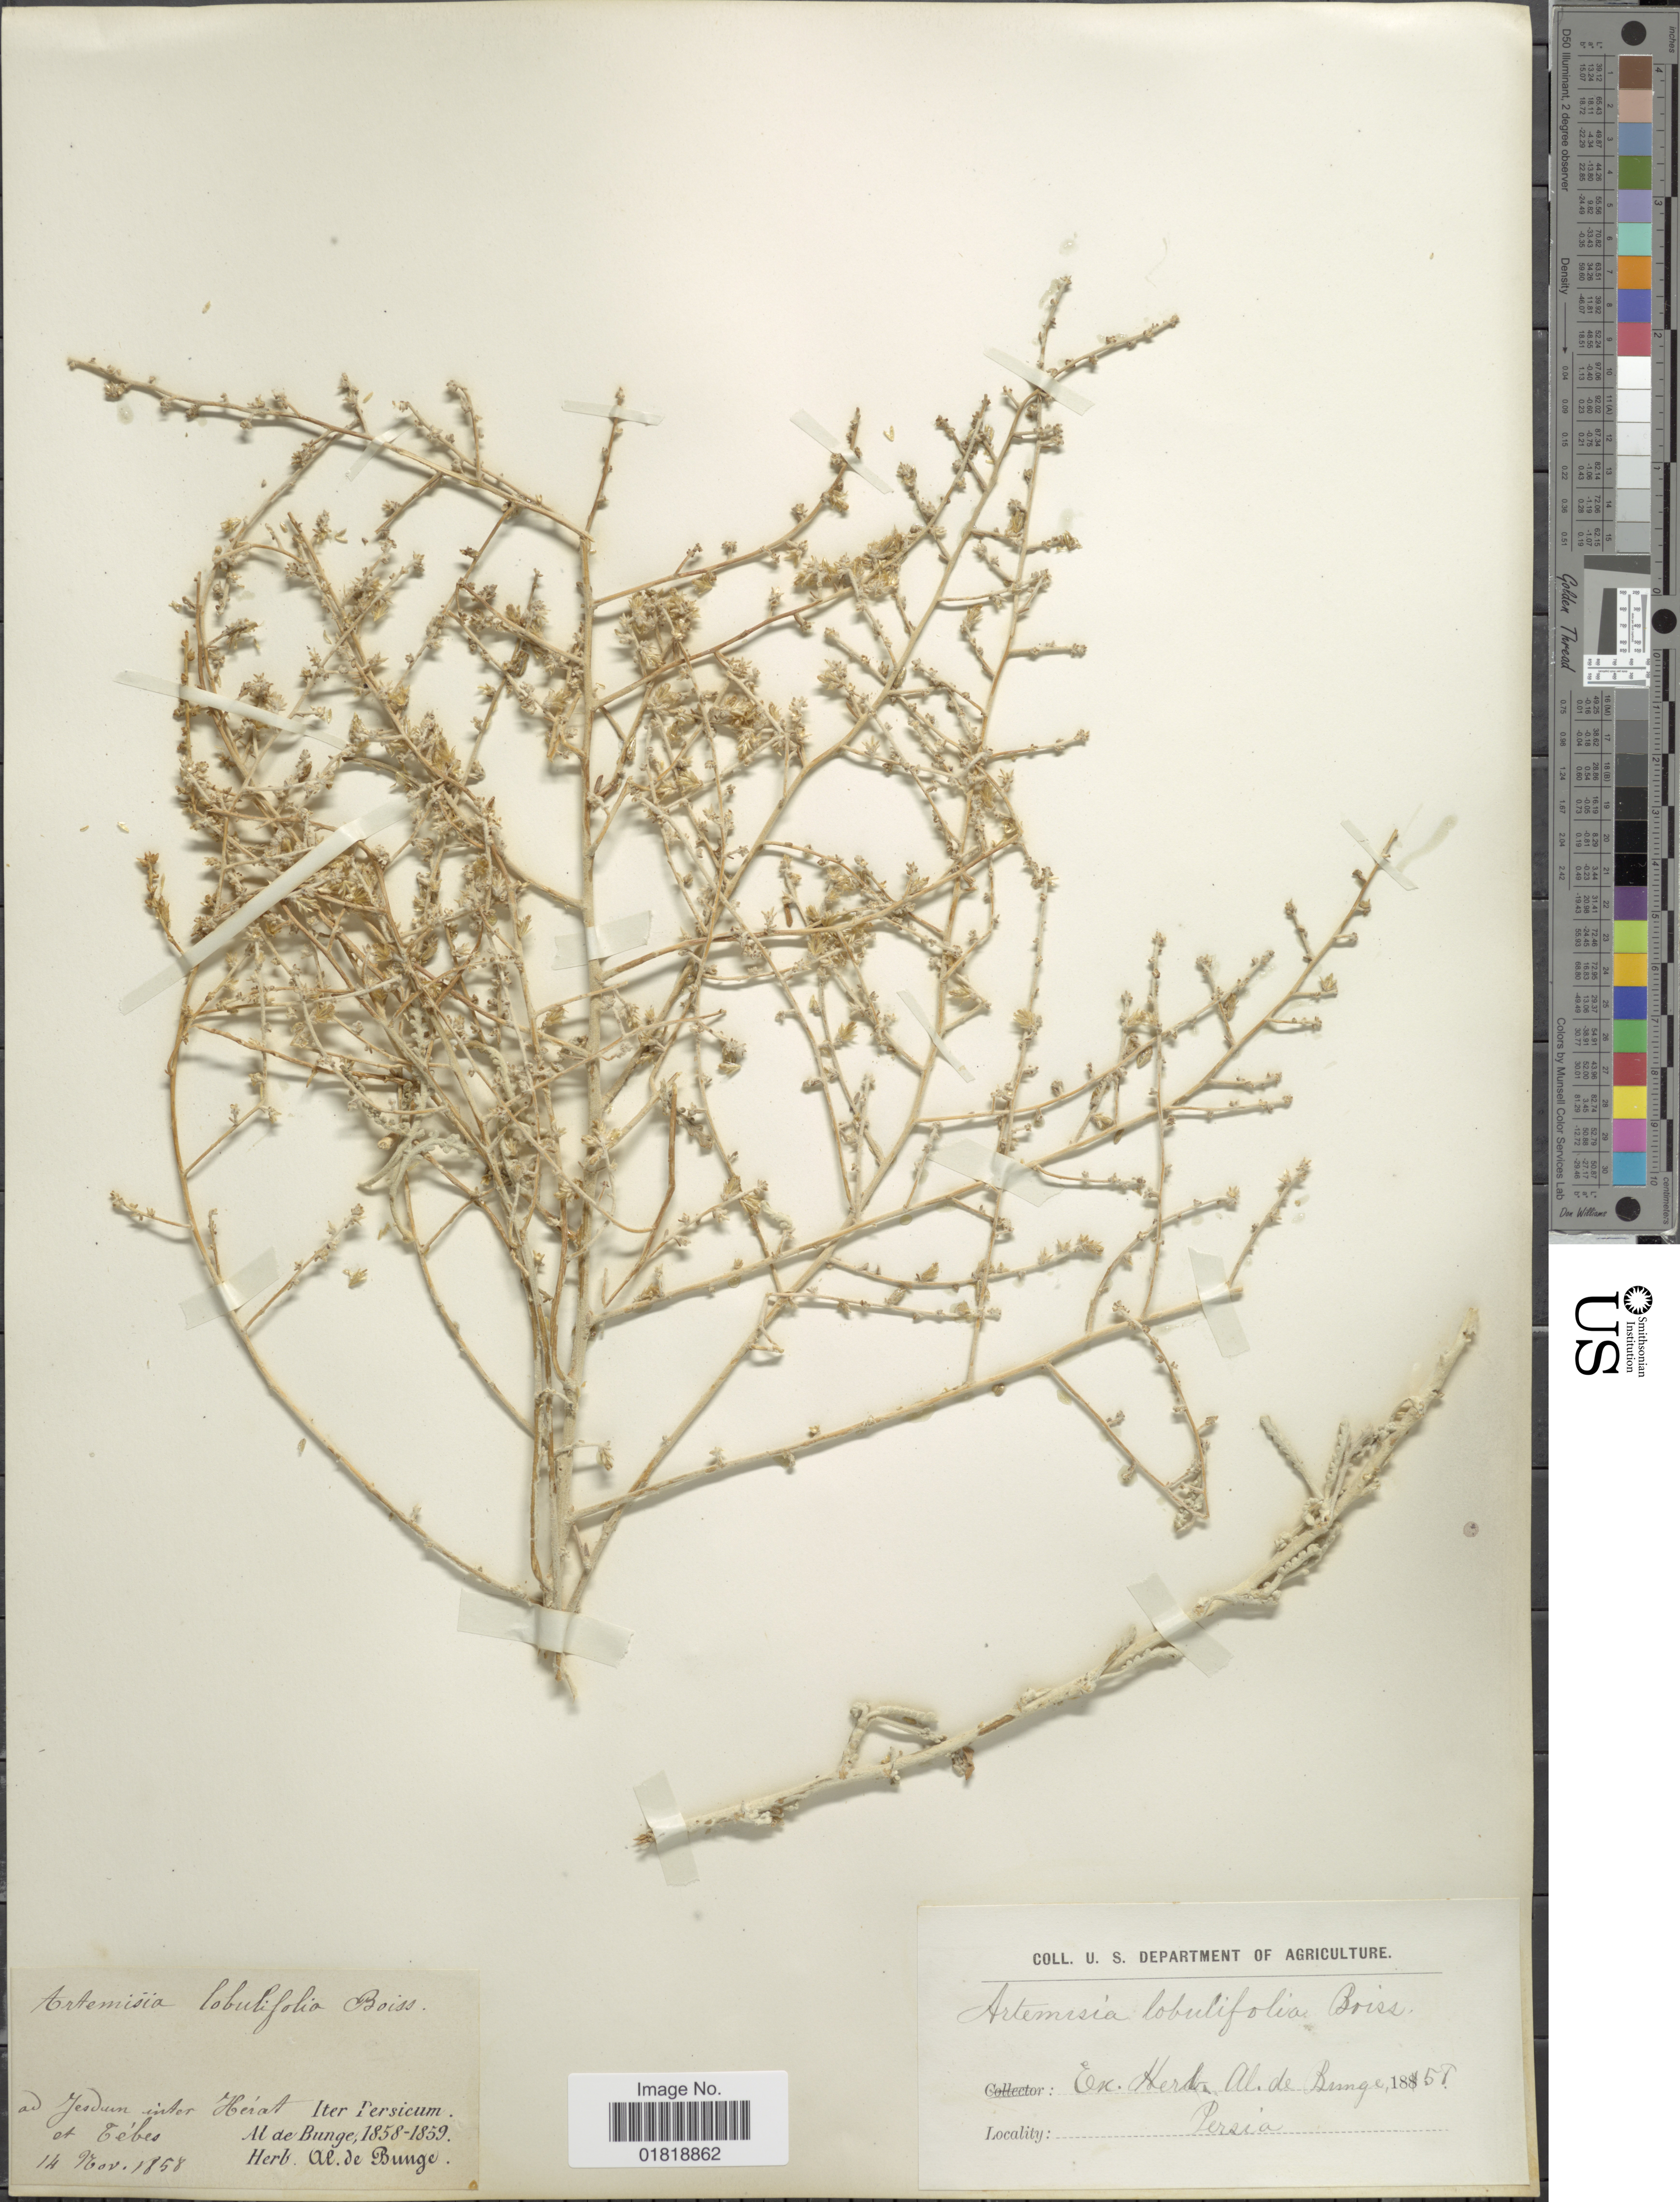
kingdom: Plantae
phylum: Tracheophyta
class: Magnoliopsida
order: Asterales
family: Asteraceae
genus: Artemisia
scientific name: Artemisia lobulifolia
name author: Boiss.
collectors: A. de Bunge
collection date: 1858-11-14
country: Iran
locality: Af Jesdum inter Herat at Tébes [interpreted]